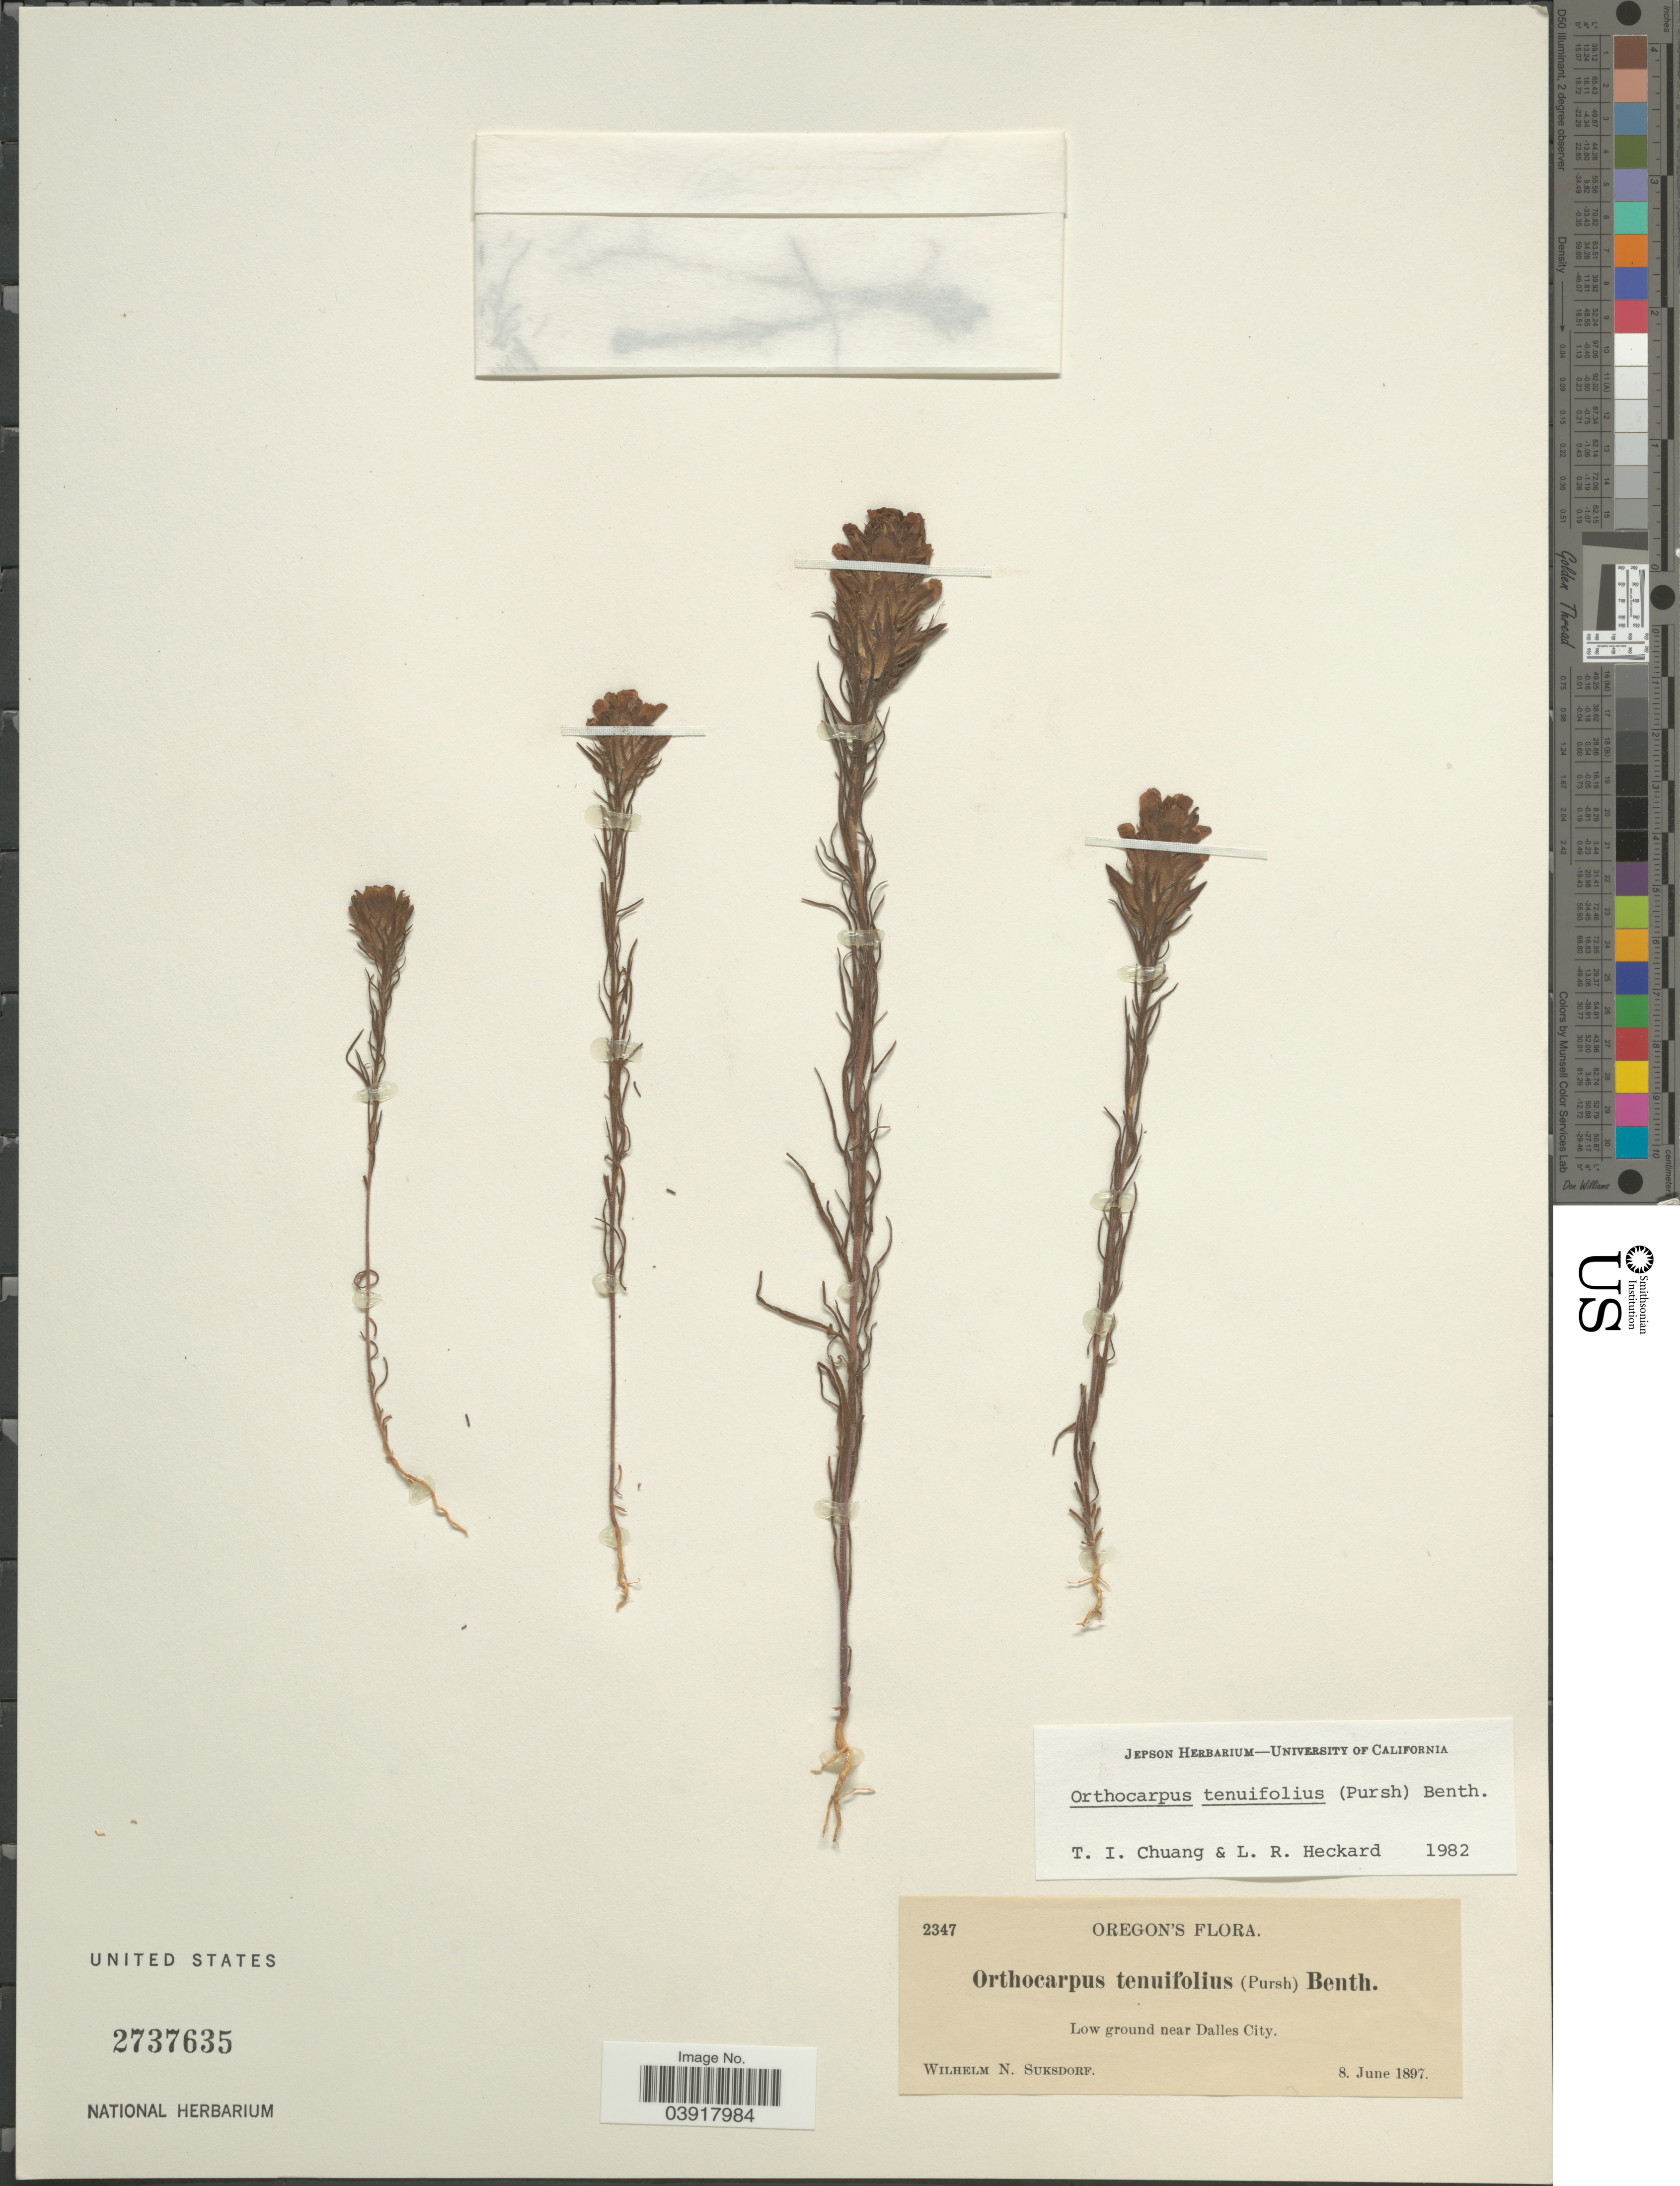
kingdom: Plantae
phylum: Tracheophyta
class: Magnoliopsida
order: Lamiales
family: Orobanchaceae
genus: Orthocarpus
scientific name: Orthocarpus tenuifolius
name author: (Pursh) Benth.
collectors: W. N. Suksdorf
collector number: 2347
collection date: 1897-06-08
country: United States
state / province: Oregon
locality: Low ground near Dalles City.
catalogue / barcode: US 2737635